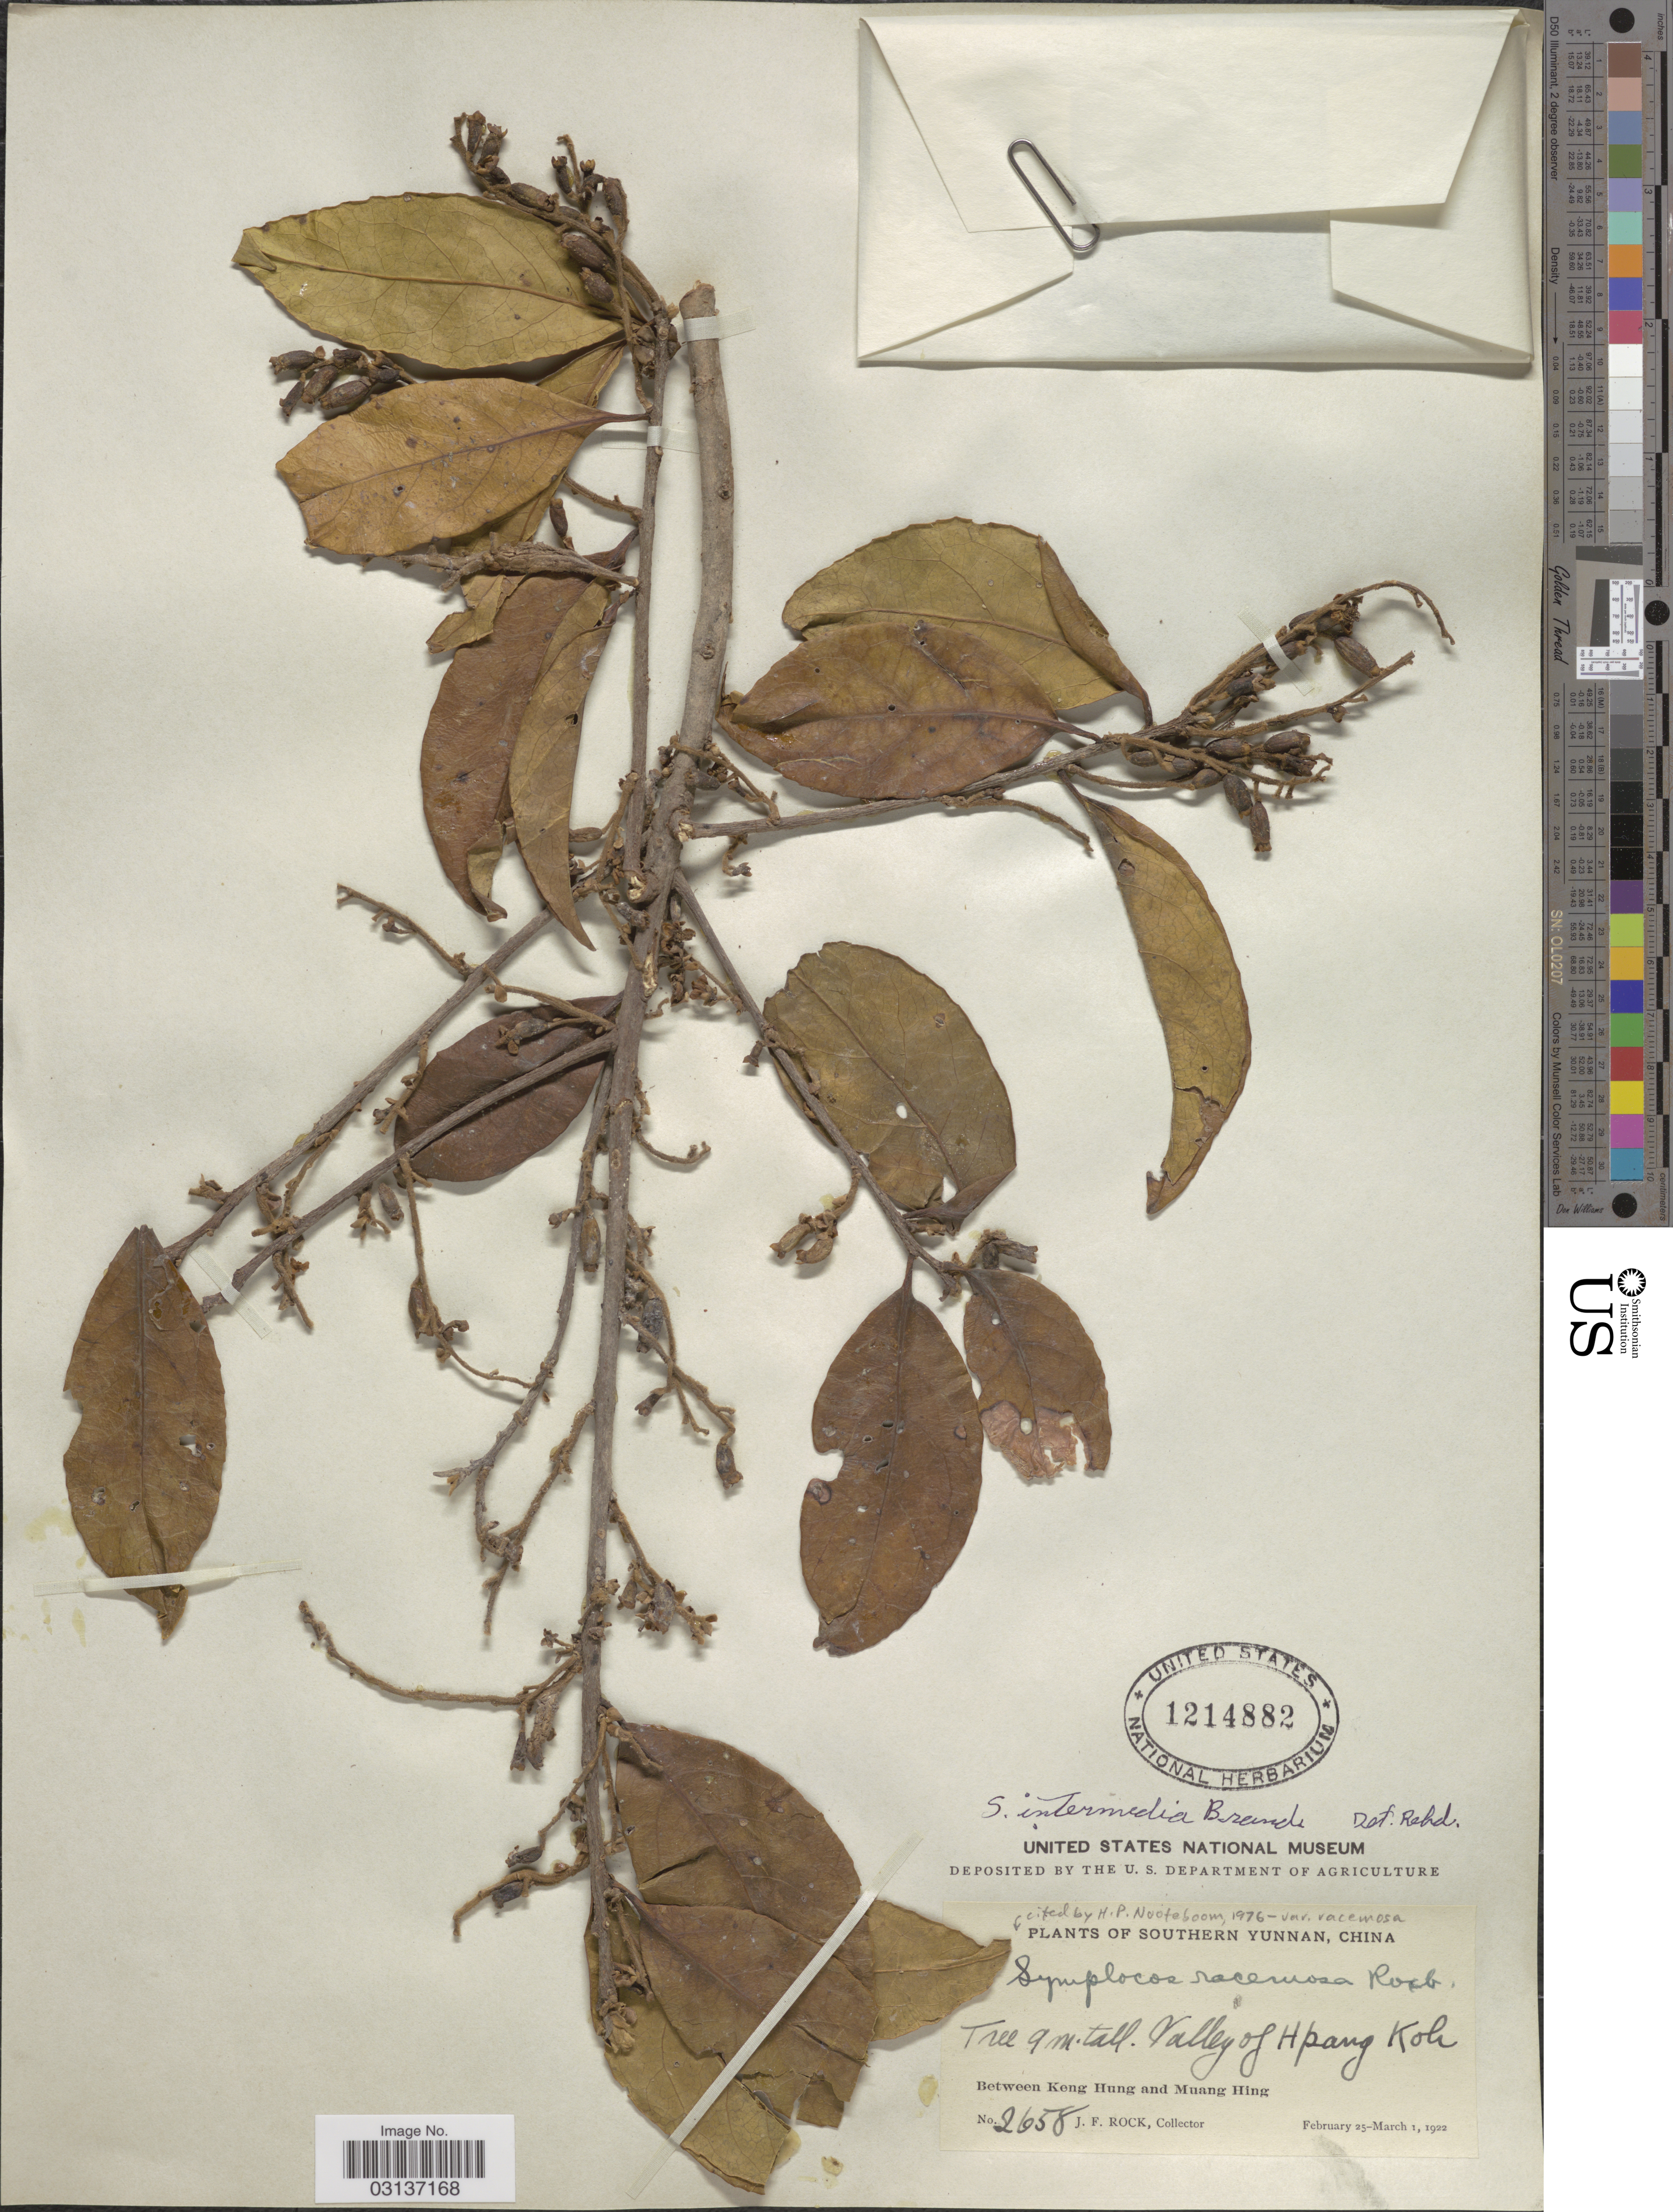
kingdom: Plantae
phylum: Tracheophyta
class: Magnoliopsida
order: Ericales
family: Symplocaceae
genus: Symplocos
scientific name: Symplocos racemosa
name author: Roxb.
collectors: J. Rock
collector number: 2658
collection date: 1922-02-25/1922-03-01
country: China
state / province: Yunnan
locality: Southern Yunnan. Valley of Hpang Koh. Between Keng Hung and Muang Hing.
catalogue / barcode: US 1214882